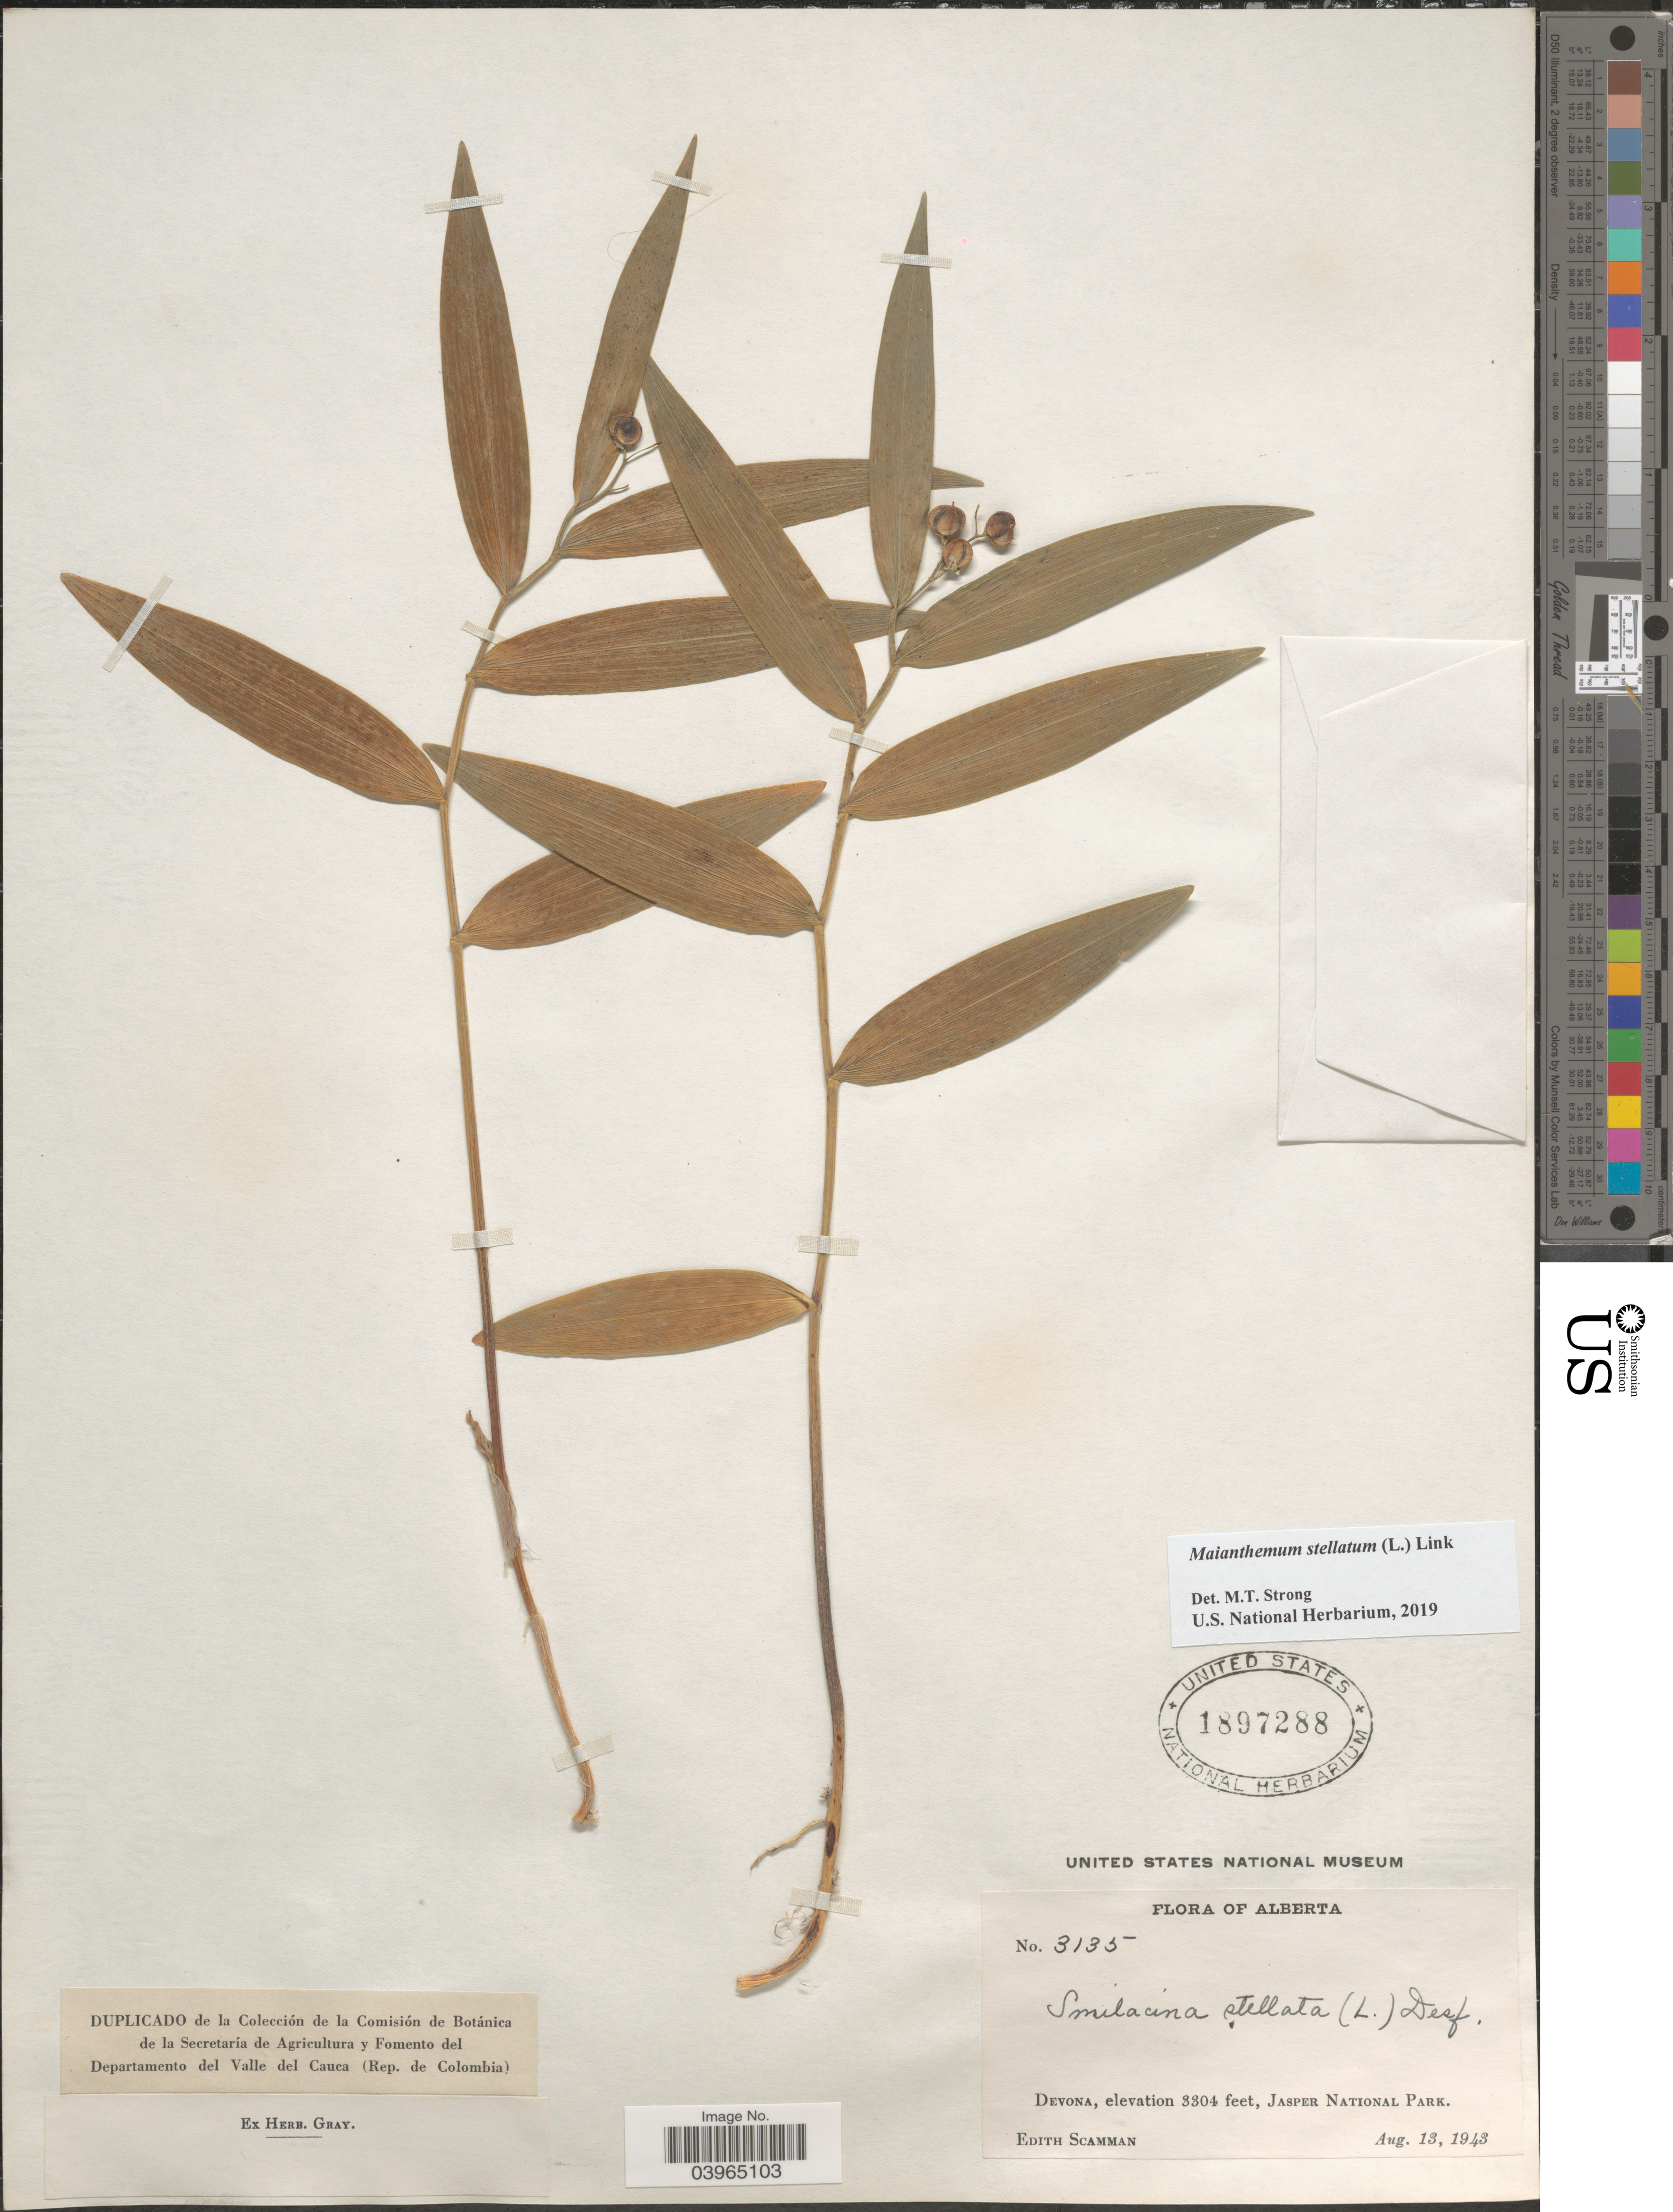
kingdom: Plantae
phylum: Tracheophyta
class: Liliopsida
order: Asparagales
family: Asparagaceae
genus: Maianthemum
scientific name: Maianthemum stellatum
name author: (L.) Link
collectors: E. Scamman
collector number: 3135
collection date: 1943-08-13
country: Canada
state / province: Alberta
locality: Devona, Jasper National Park.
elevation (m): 1007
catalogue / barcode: US 1897288